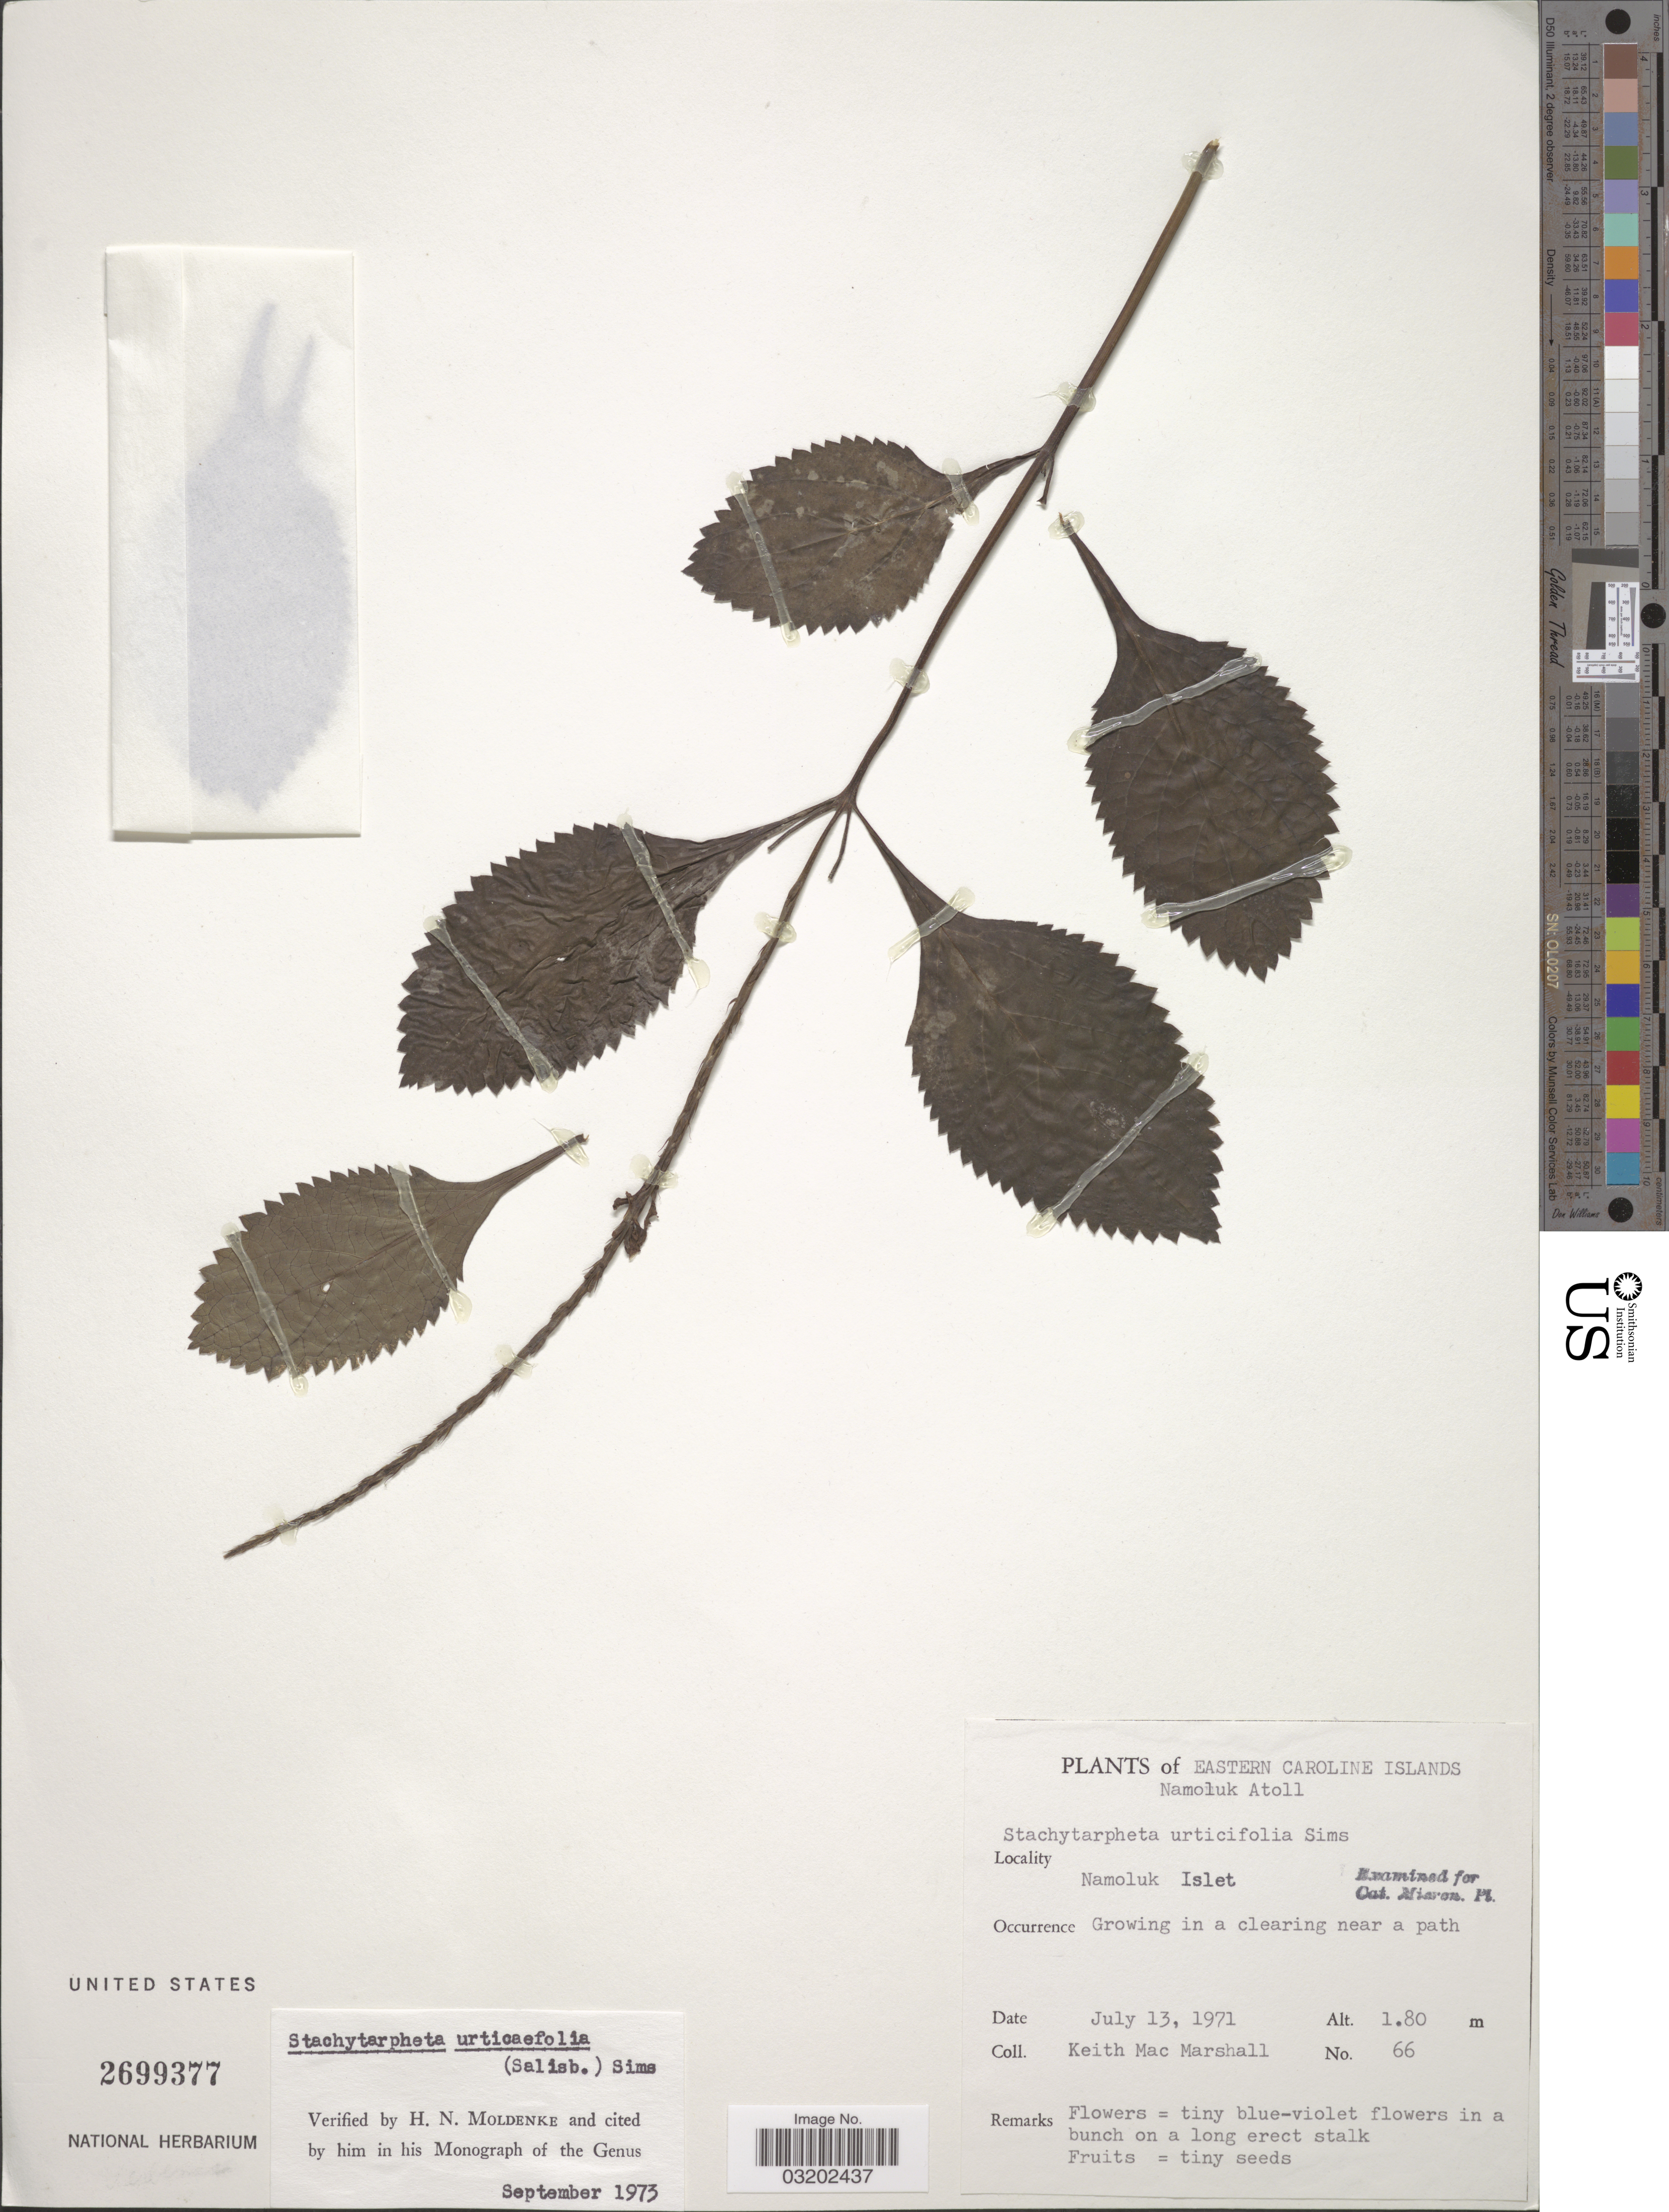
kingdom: Plantae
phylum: Tracheophyta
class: Magnoliopsida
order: Lamiales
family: Verbenaceae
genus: Stachytarpheta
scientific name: Stachytarpheta urticifolia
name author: Sims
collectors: K. M. Marshall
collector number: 66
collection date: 1971-07-13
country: Micronesia, Federated States of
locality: Eastern Caroline Islands. Namoluk Atoll. Namoluk Islet.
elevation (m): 1.8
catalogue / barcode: US 2699377